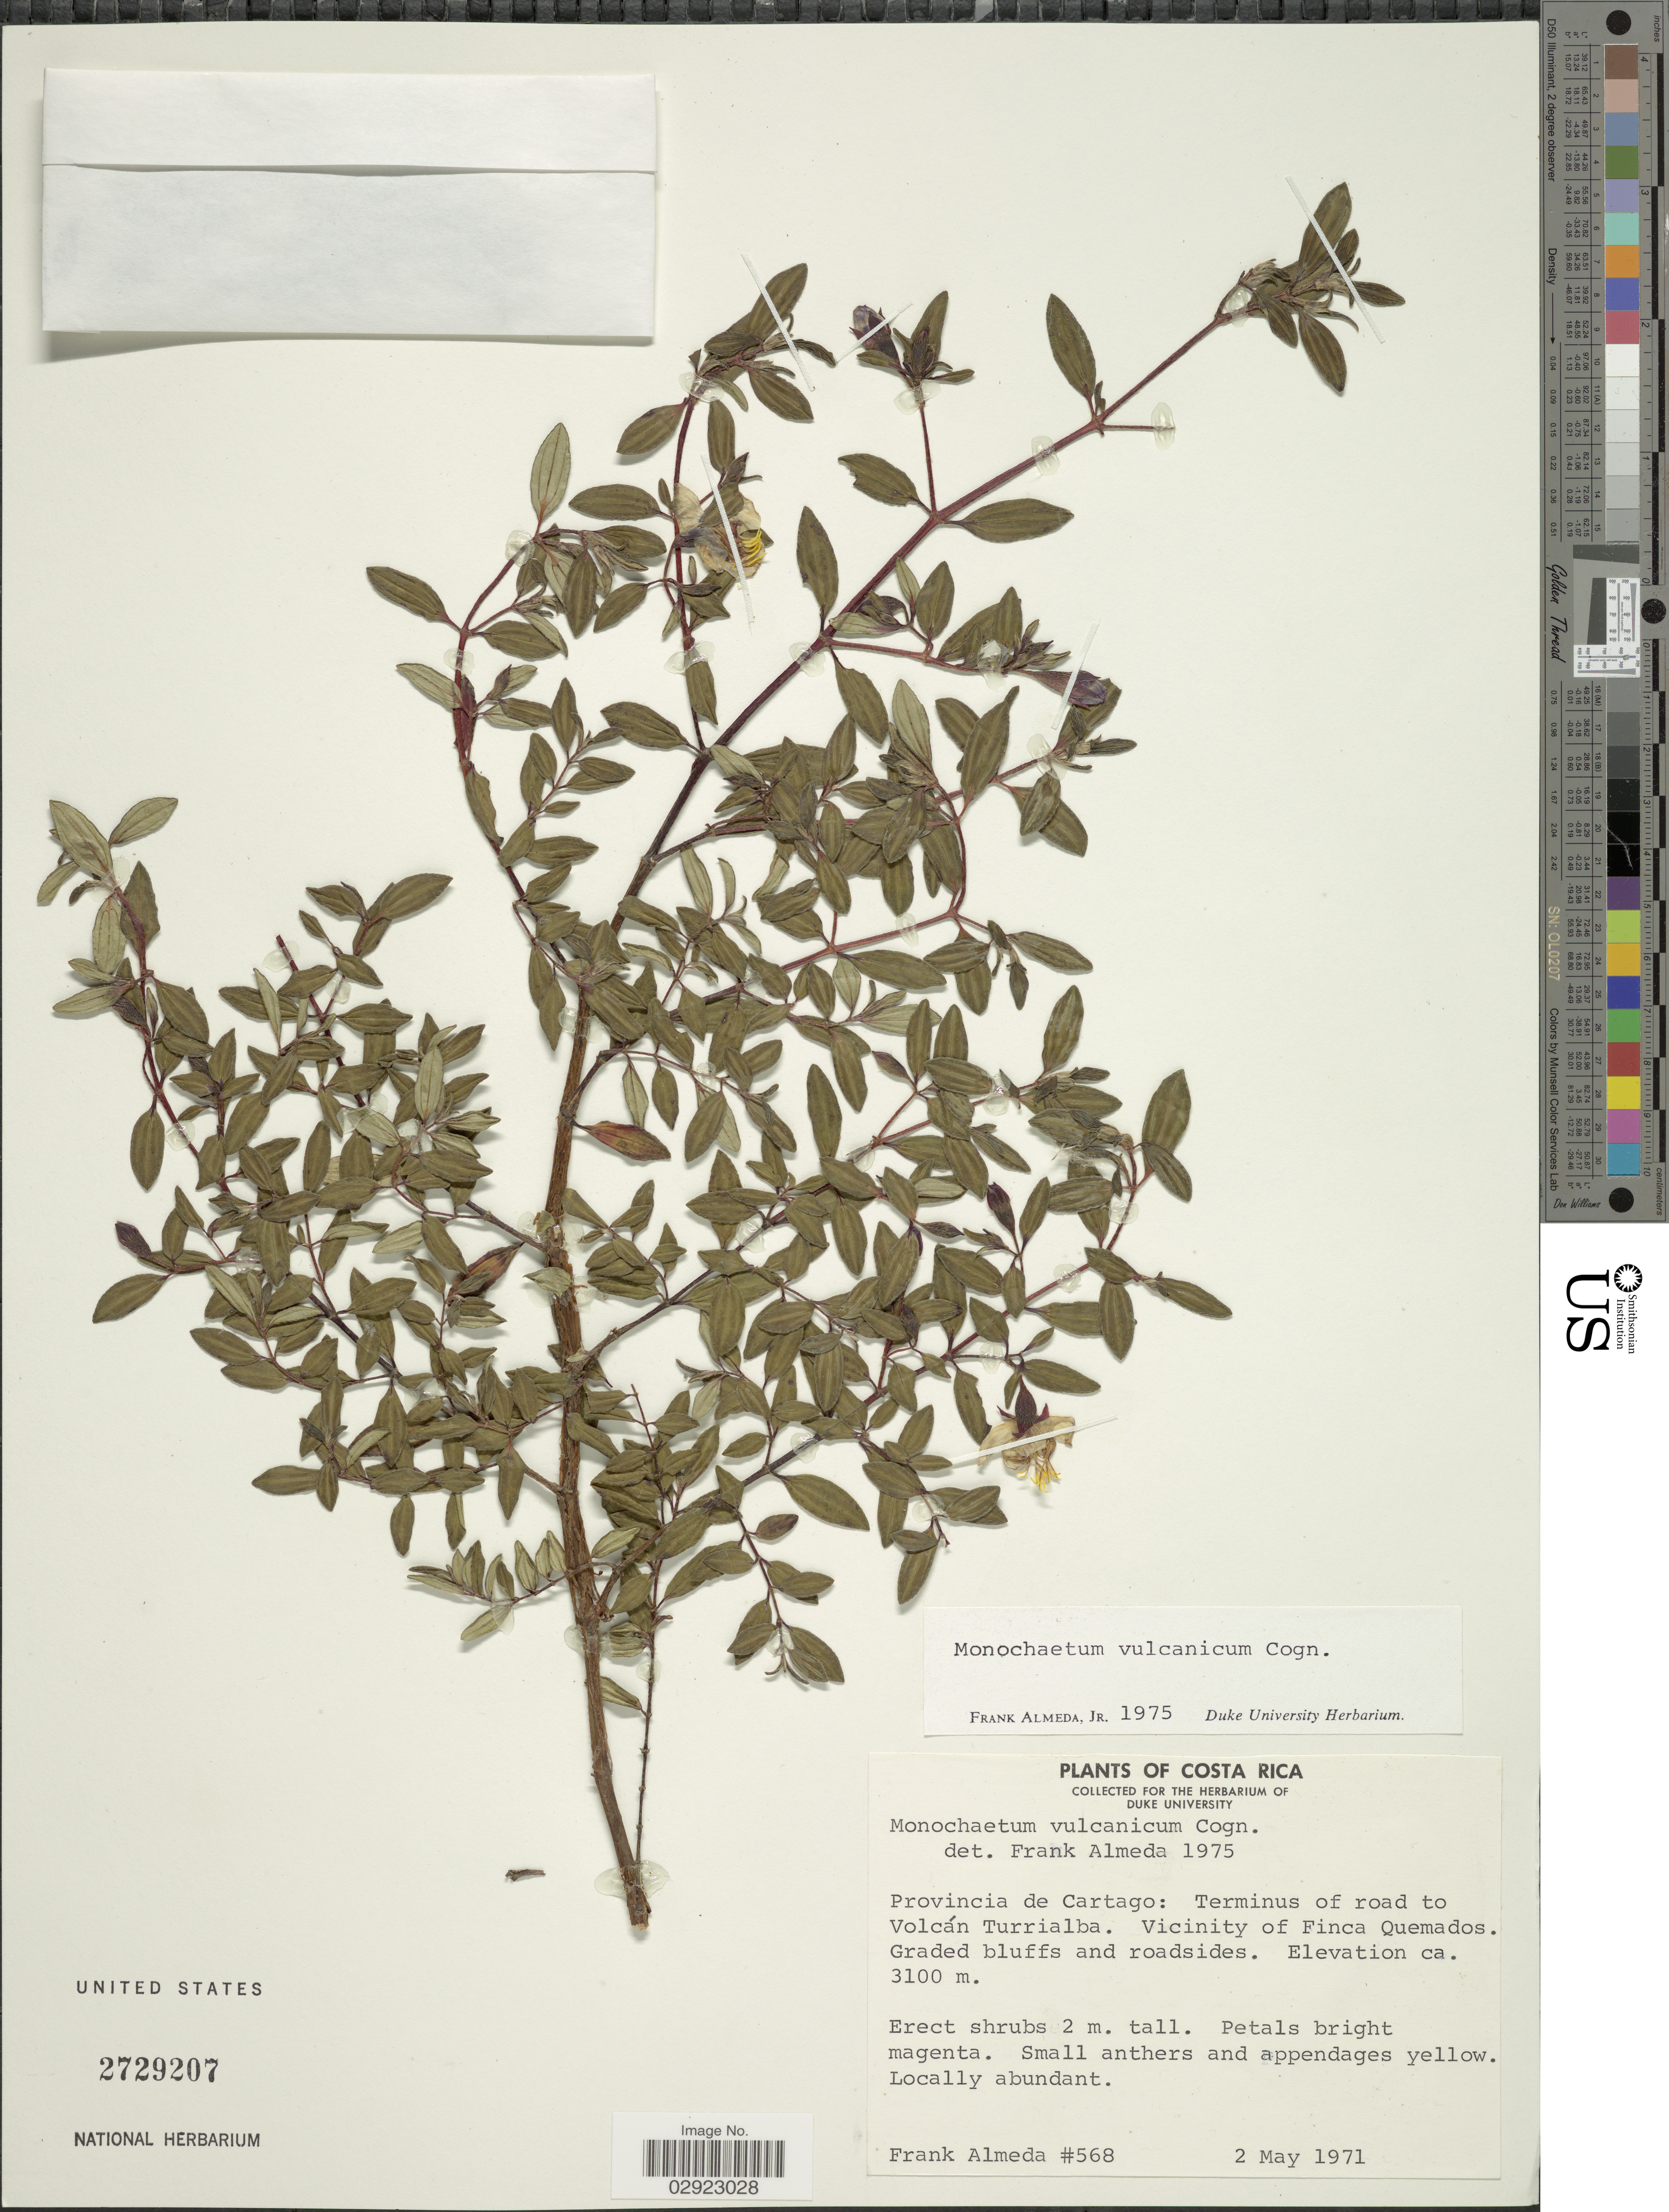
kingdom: Plantae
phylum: Tracheophyta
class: Magnoliopsida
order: Myrtales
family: Melastomataceae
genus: Monochaetum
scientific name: Monochaetum vulcanicum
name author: Cogn.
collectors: F. Almeda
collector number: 568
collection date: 1971-05-02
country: Costa Rica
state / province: Cartago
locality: Provincia de Cartago: Terminus of road to Volcán Turrialba. Vicinity of Finca Quemados.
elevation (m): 3100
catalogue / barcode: US 2729207